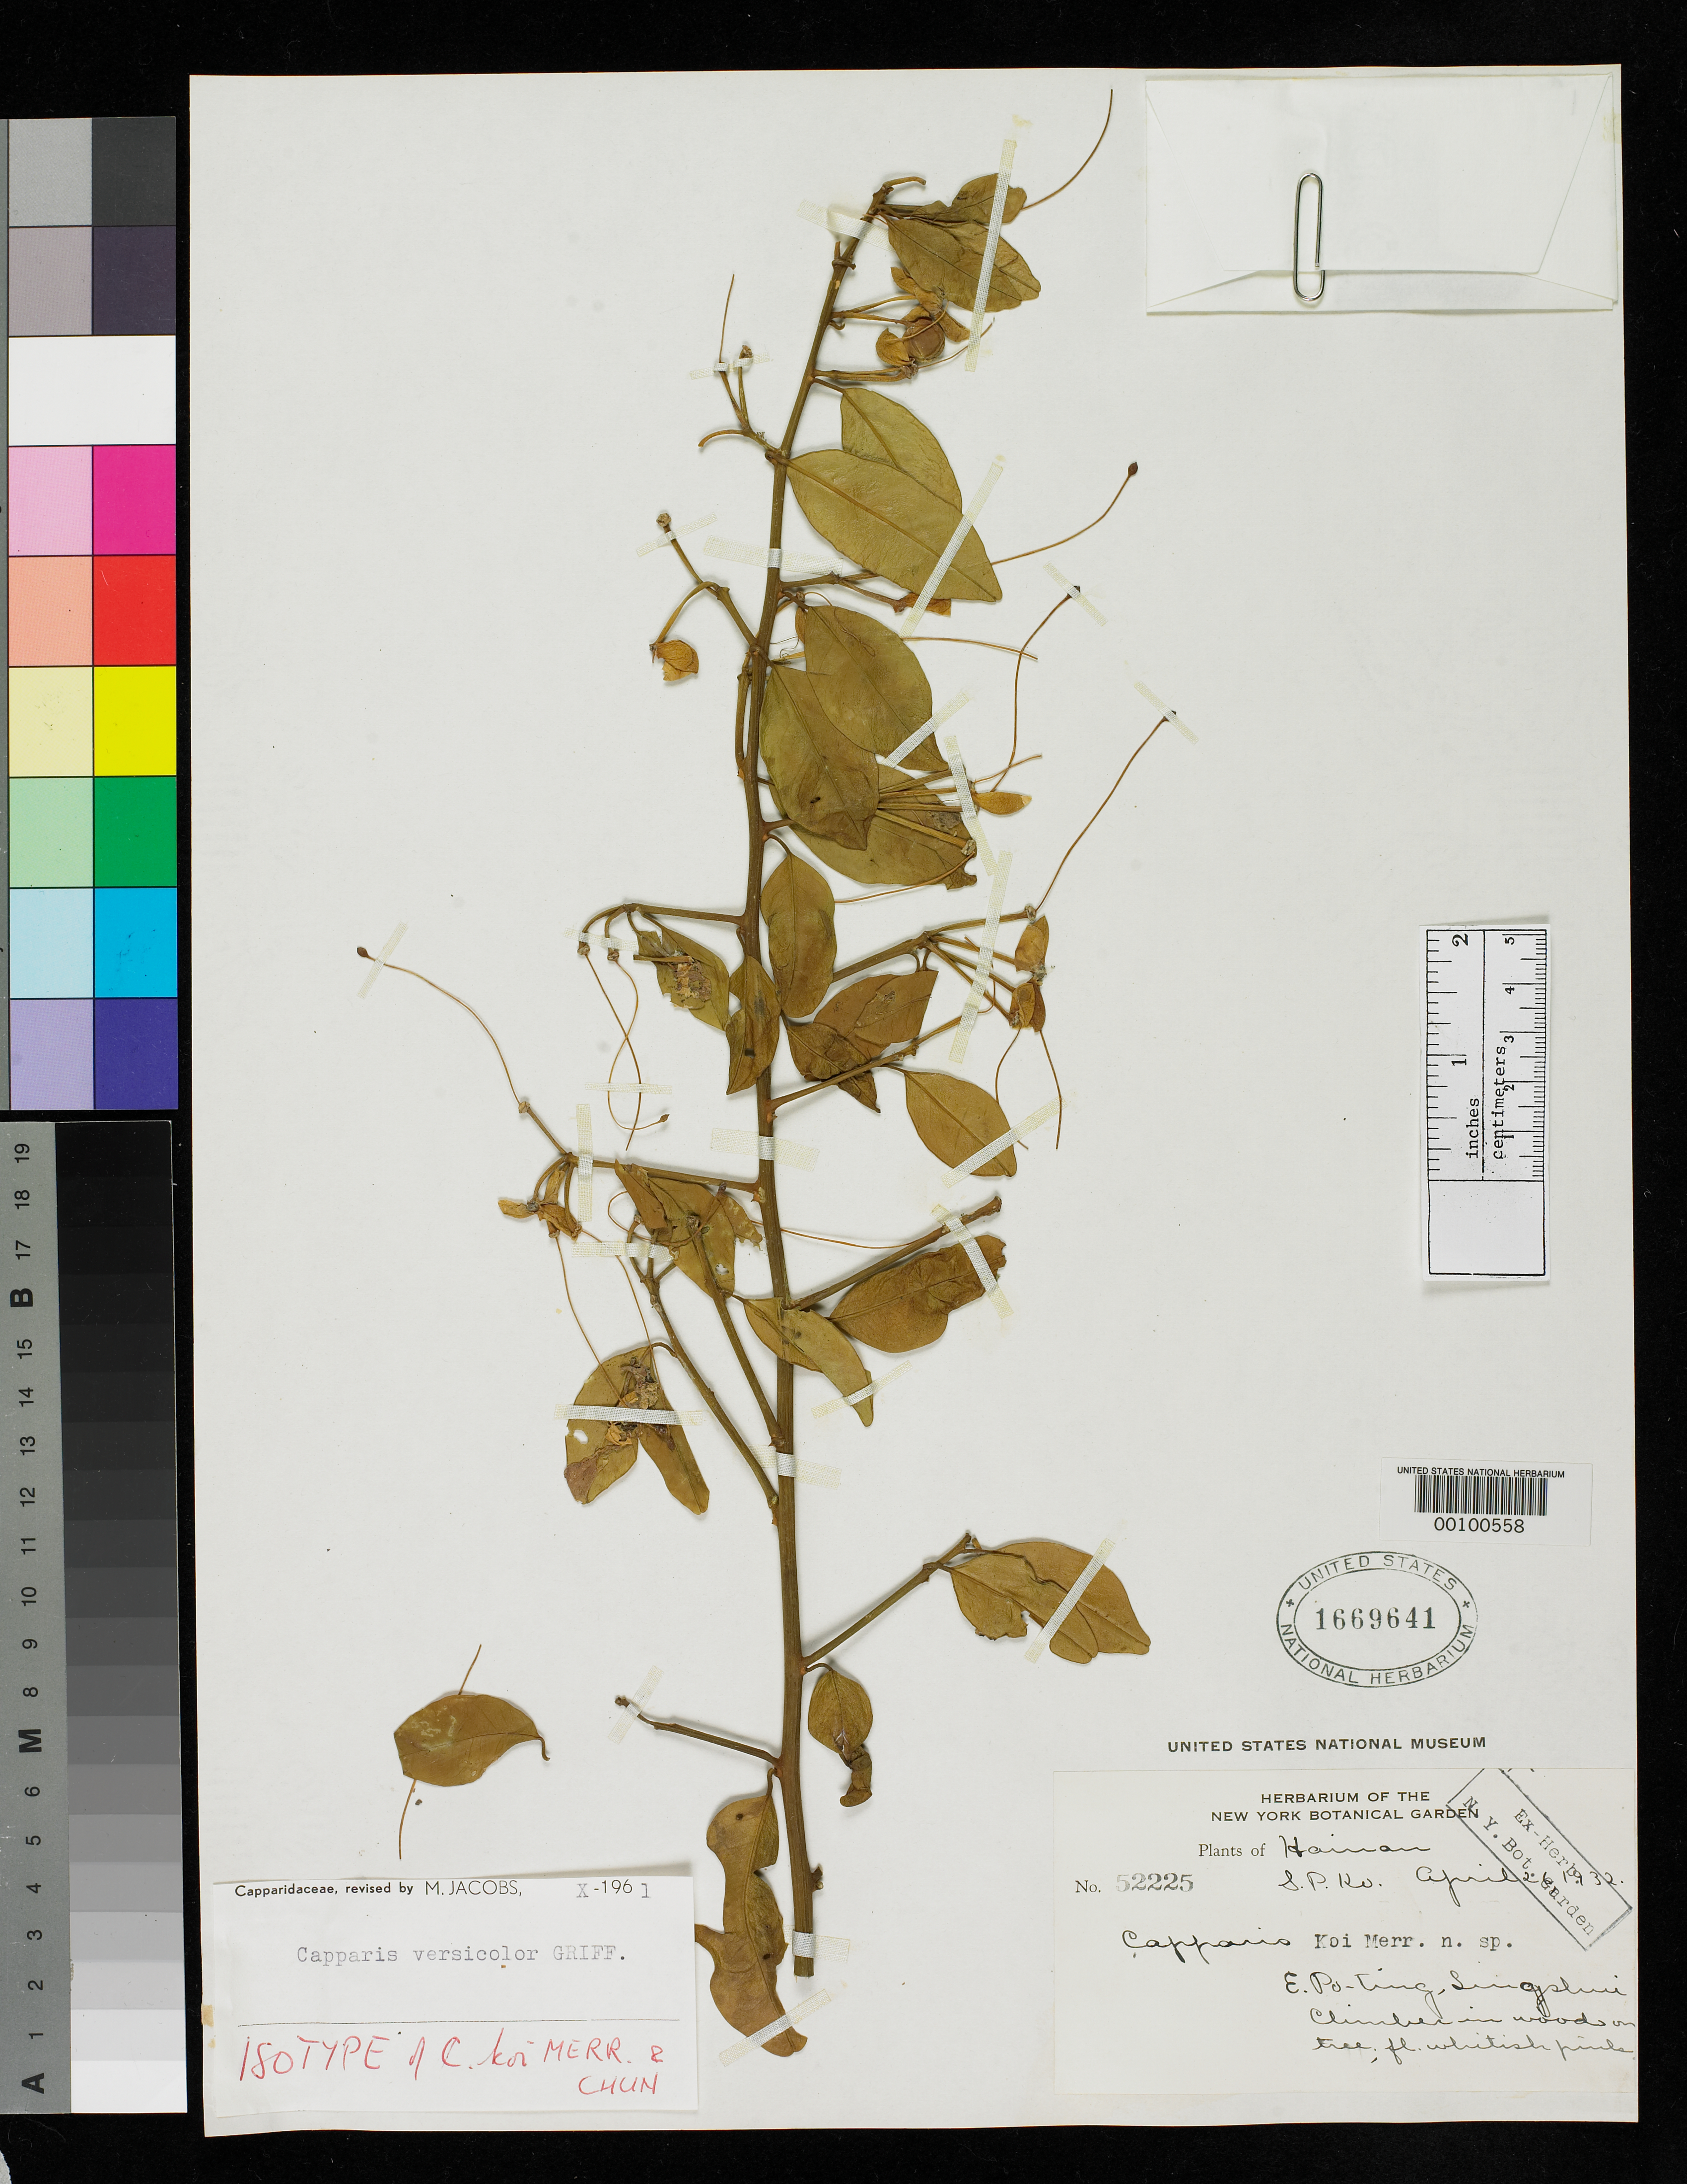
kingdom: Plantae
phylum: Tracheophyta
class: Magnoliopsida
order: Brassicales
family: Capparaceae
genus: Capparis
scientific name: Capparis koi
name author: Merr. & Chun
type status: Isotype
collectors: S. P. Ko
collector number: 52225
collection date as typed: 26 Apr 1932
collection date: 1932-04-26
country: China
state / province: Hainan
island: Hainan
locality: Lingshui, Poting.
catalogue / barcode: US 1669641